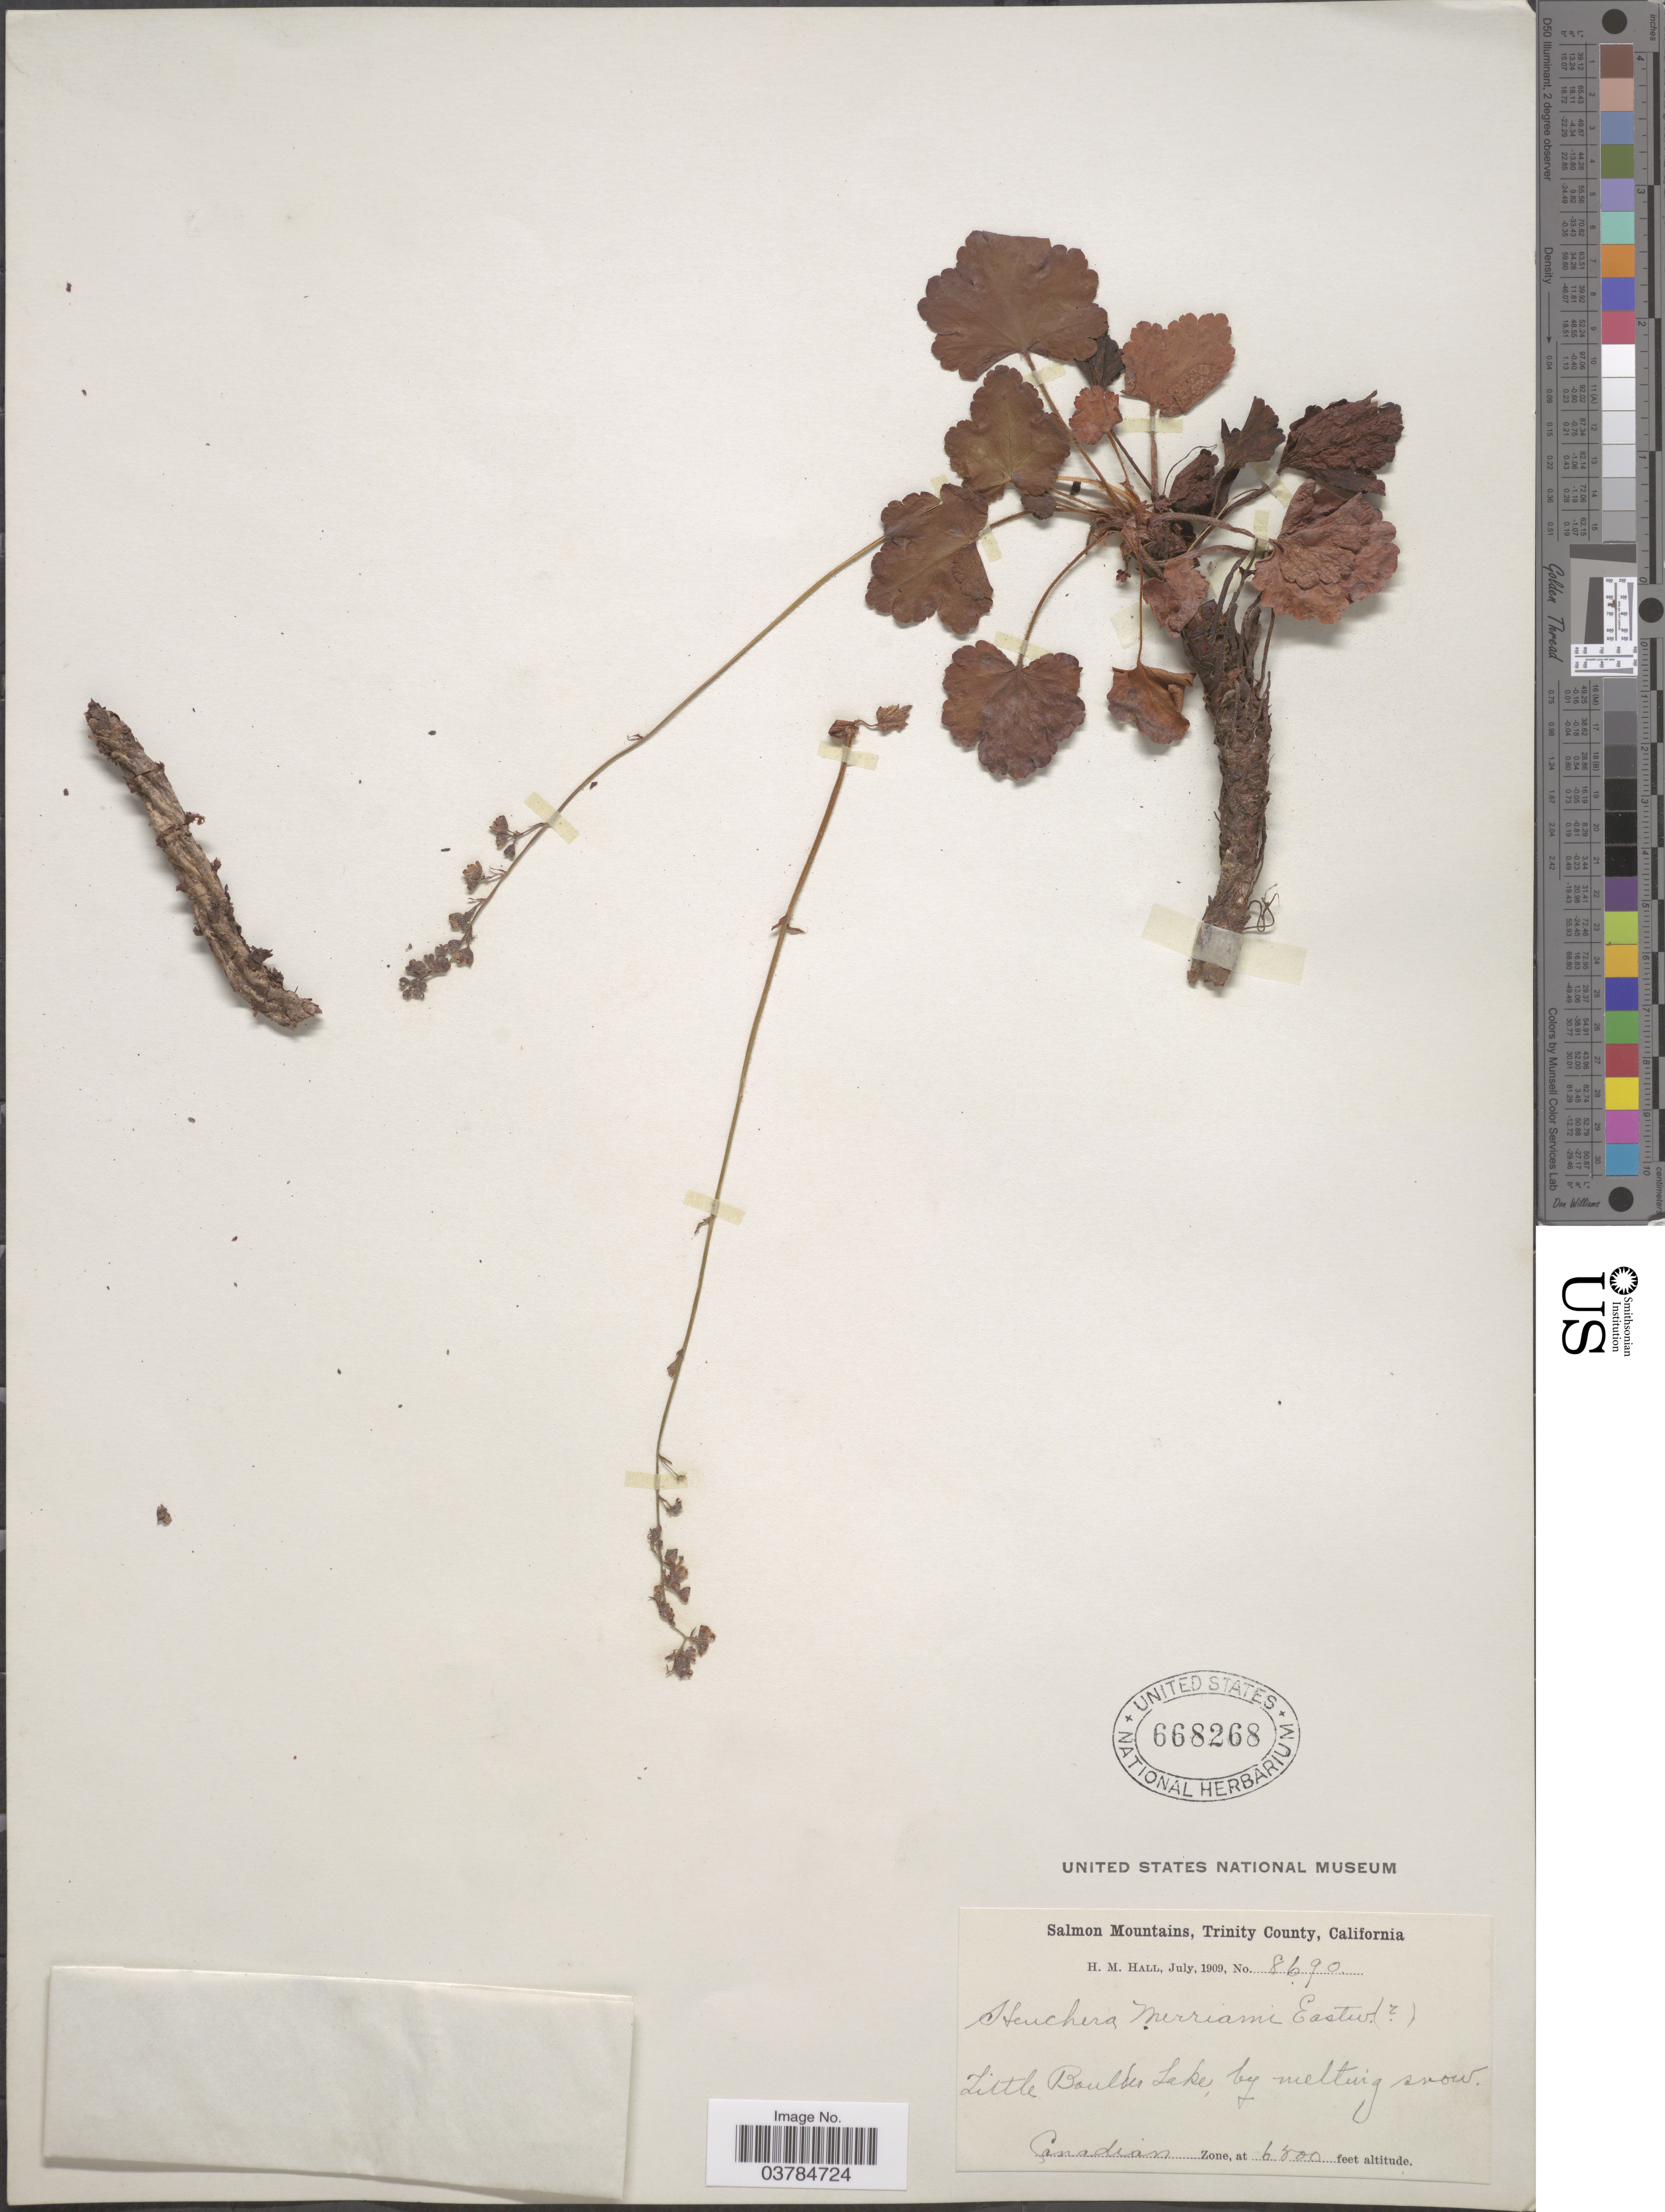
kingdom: Plantae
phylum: Tracheophyta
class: Magnoliopsida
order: Saxifragales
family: Saxifragaceae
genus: Heuchera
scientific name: Heuchera merriamii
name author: Eastw.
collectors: H. M. Hall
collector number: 8690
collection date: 1909-07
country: United States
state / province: California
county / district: Trinity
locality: Salmon Mountains, Trinity County. Little Boulder Lake, by melting snow. Canadian Zone.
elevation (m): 1981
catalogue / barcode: US 668268